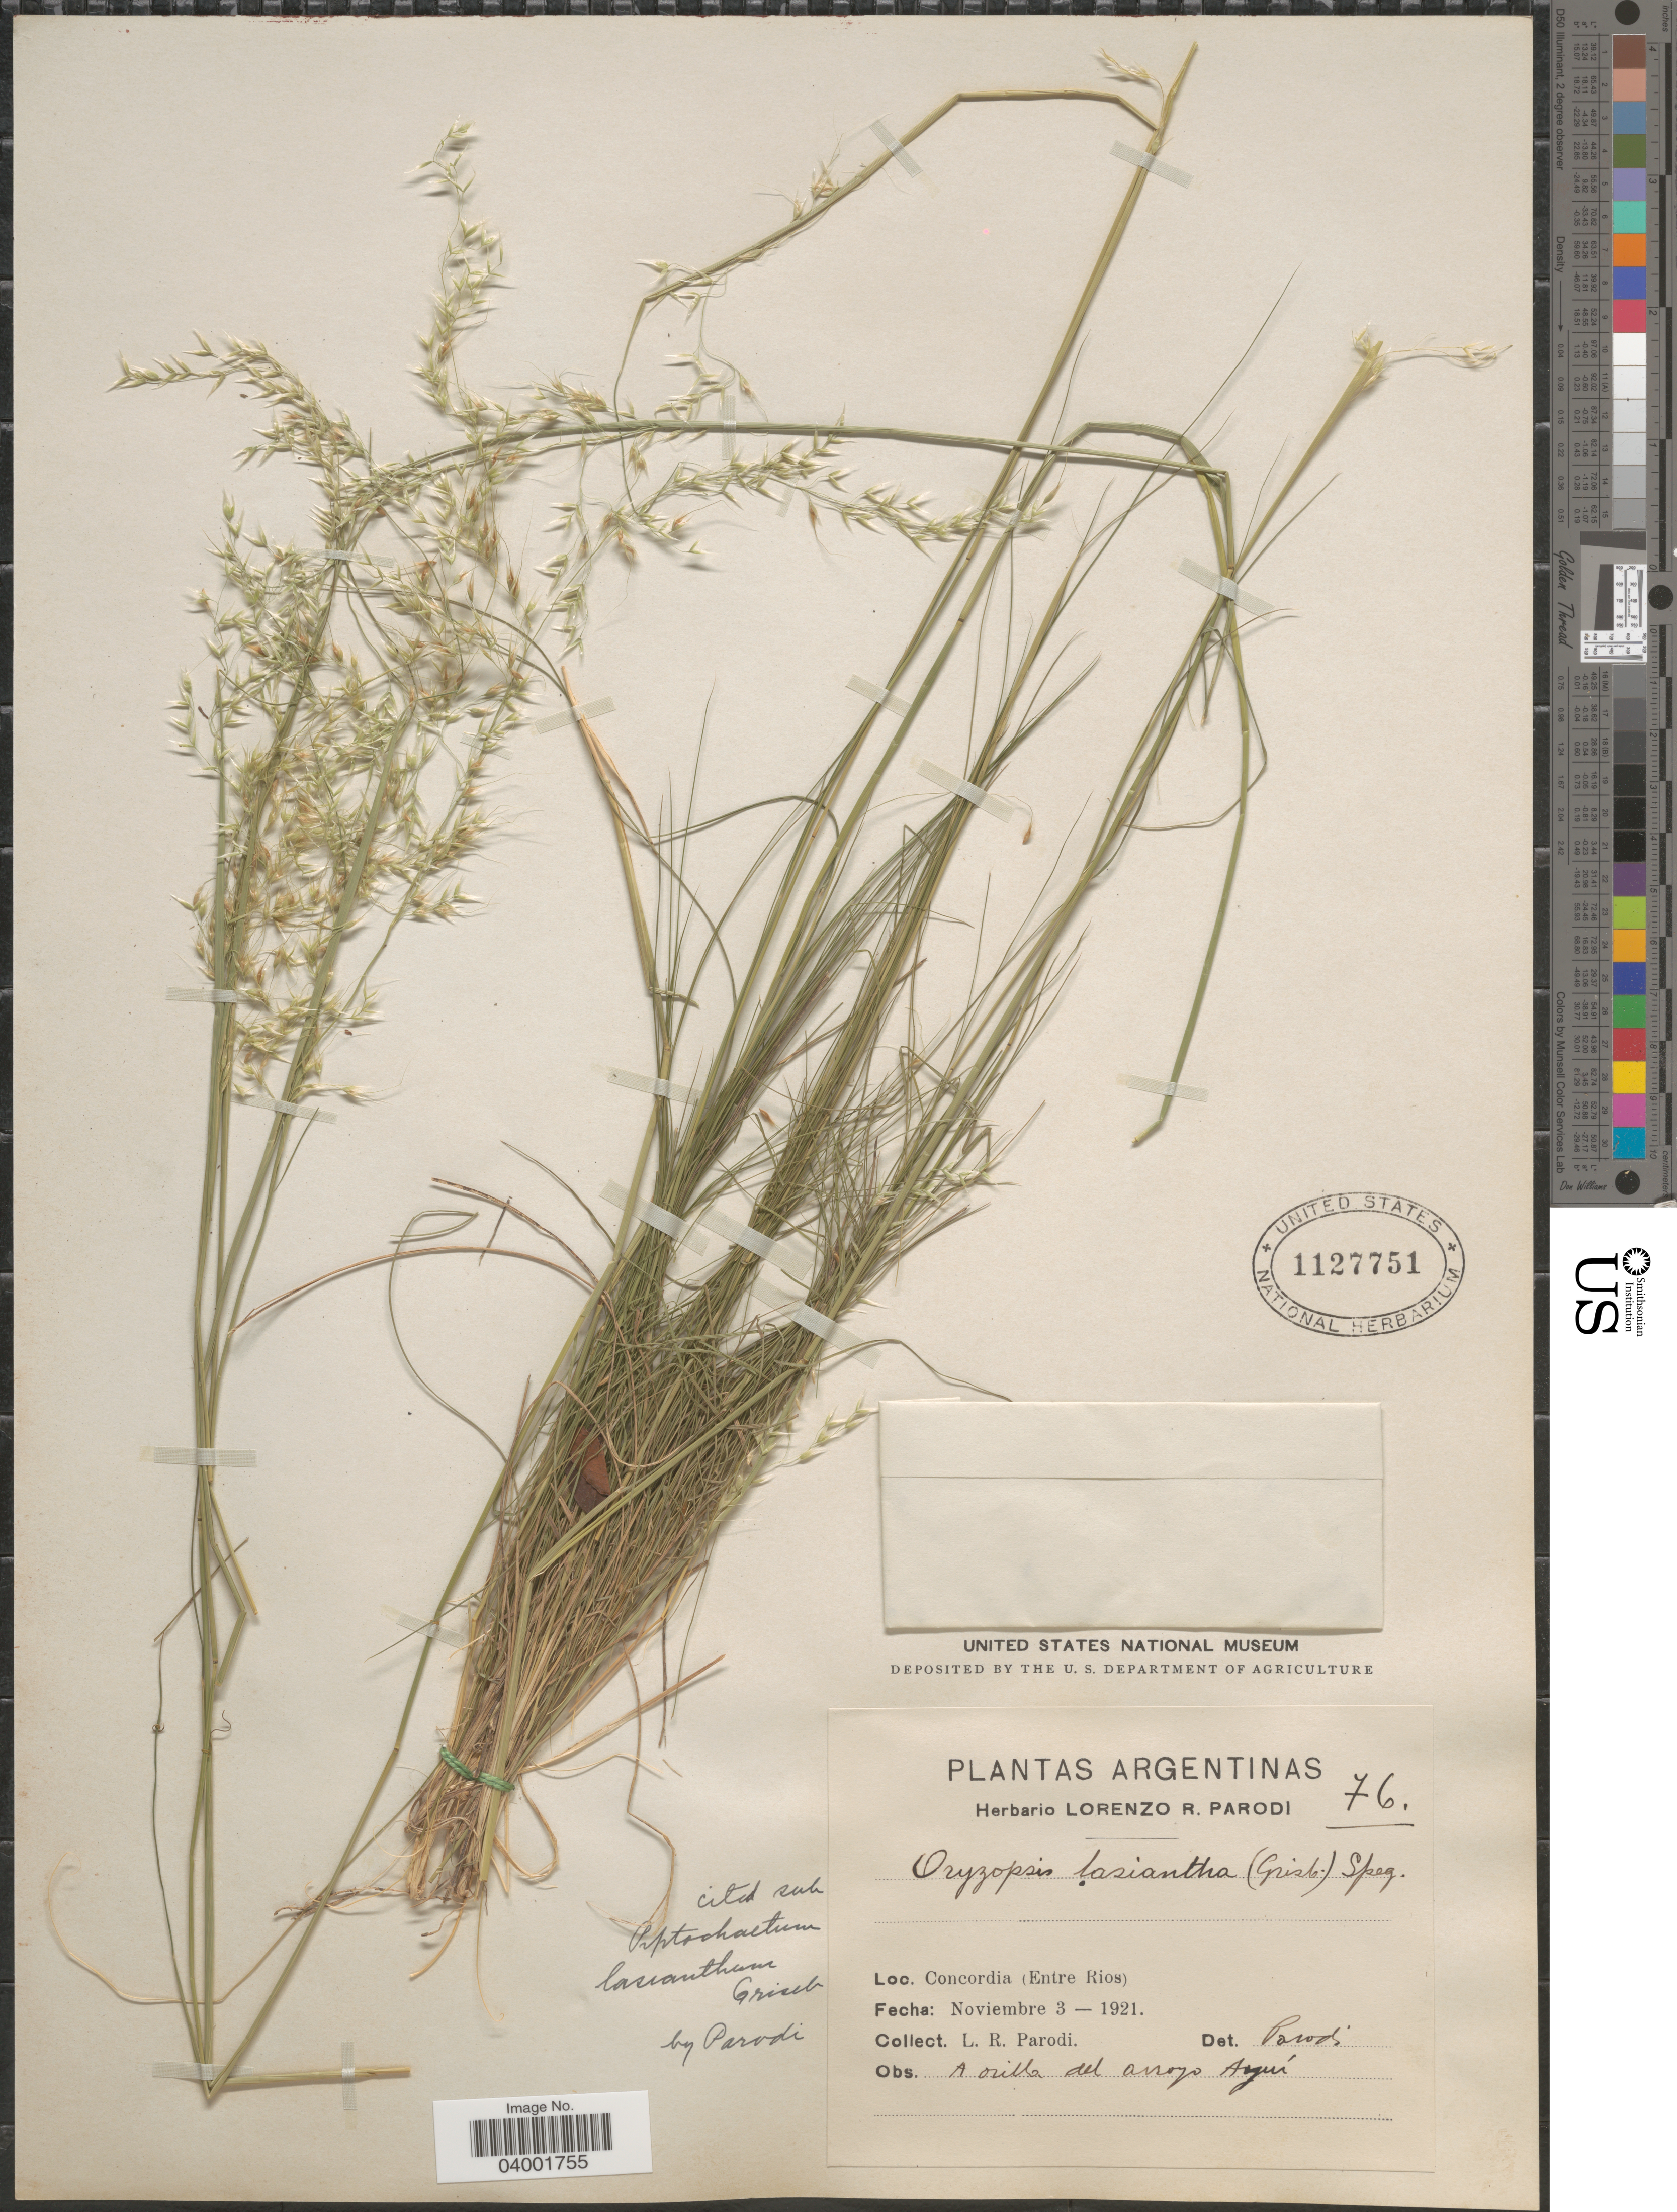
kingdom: Plantae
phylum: Tracheophyta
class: Liliopsida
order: Poales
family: Poaceae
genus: Piptochaetium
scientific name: Piptochaetium lasianthum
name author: Griseb.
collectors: L. R. Parodi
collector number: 756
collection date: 1921-11-03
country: Argentina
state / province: Entre Rios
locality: Concordia. A orilla del arroyo Aquí.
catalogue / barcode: US 1127751